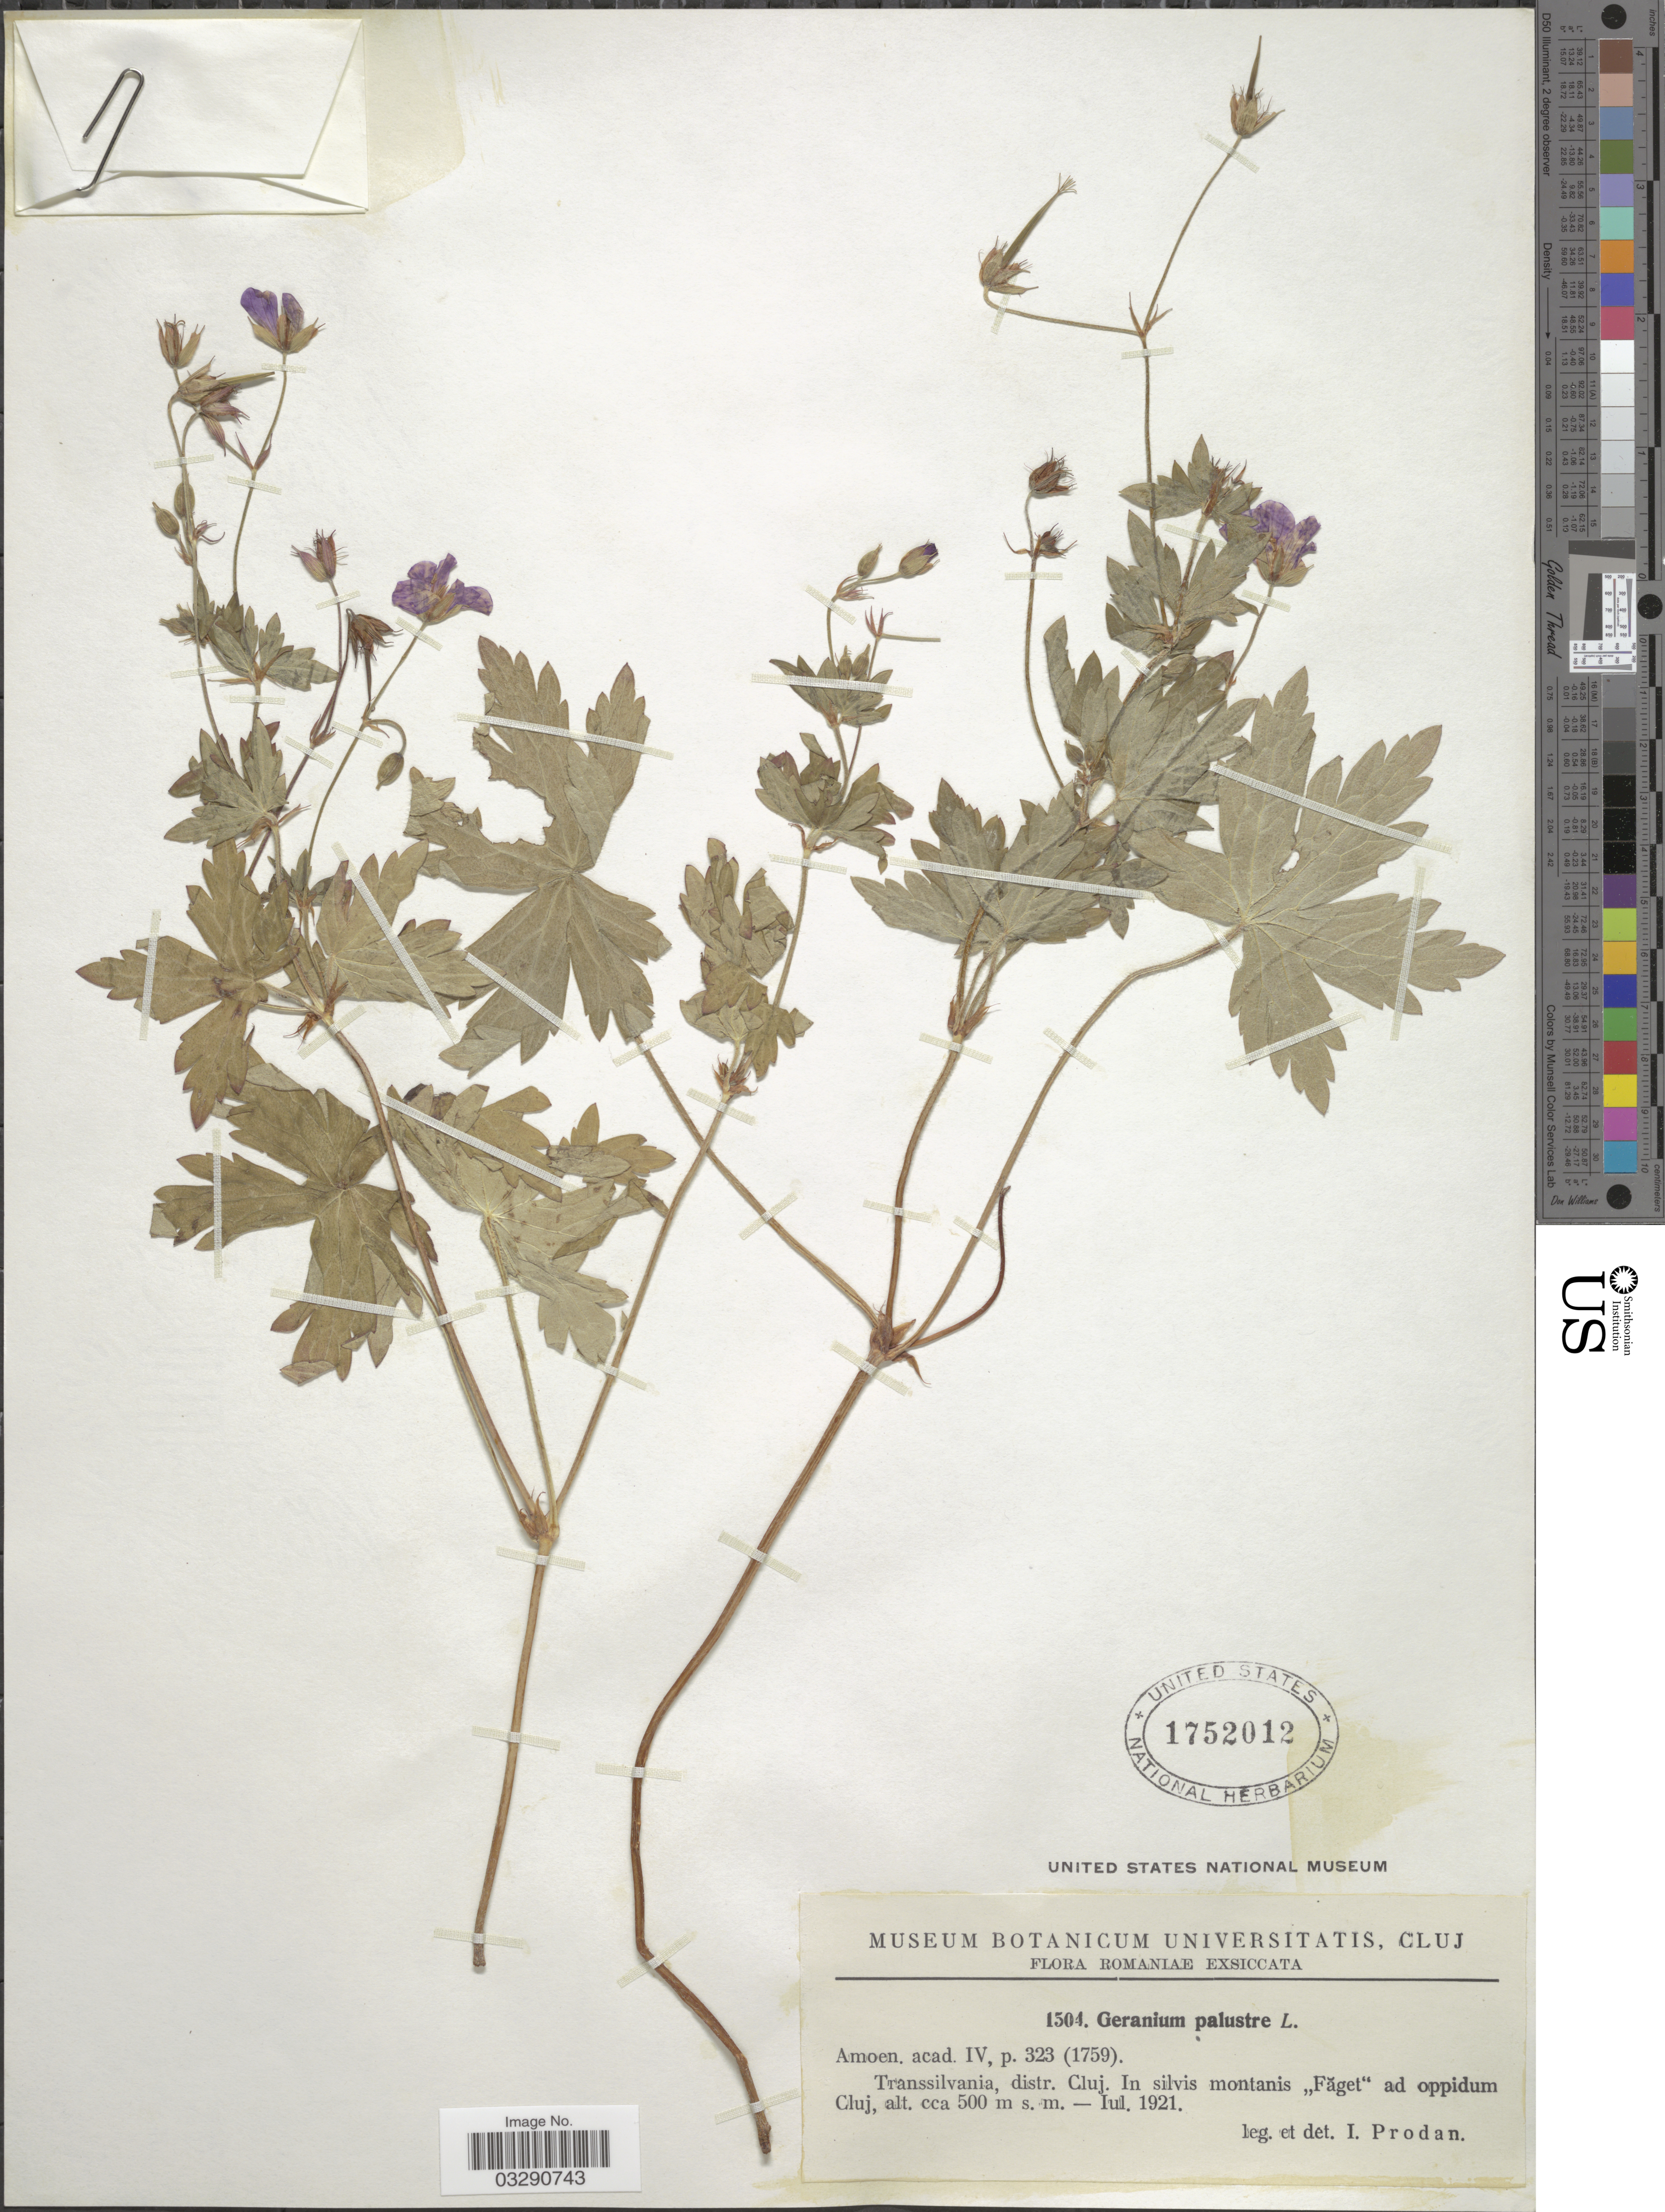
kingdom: Plantae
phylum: Tracheophyta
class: Magnoliopsida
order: Geraniales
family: Geraniaceae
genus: Geranium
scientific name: Geranium palustre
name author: L.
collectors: J. Prodan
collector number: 1504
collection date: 1921-07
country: Romania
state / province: Cluj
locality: Transsilvania, distr. Cluj. In silvis montanis "Făget" ad oppidum Cluj.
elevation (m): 500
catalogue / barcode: US 1752012